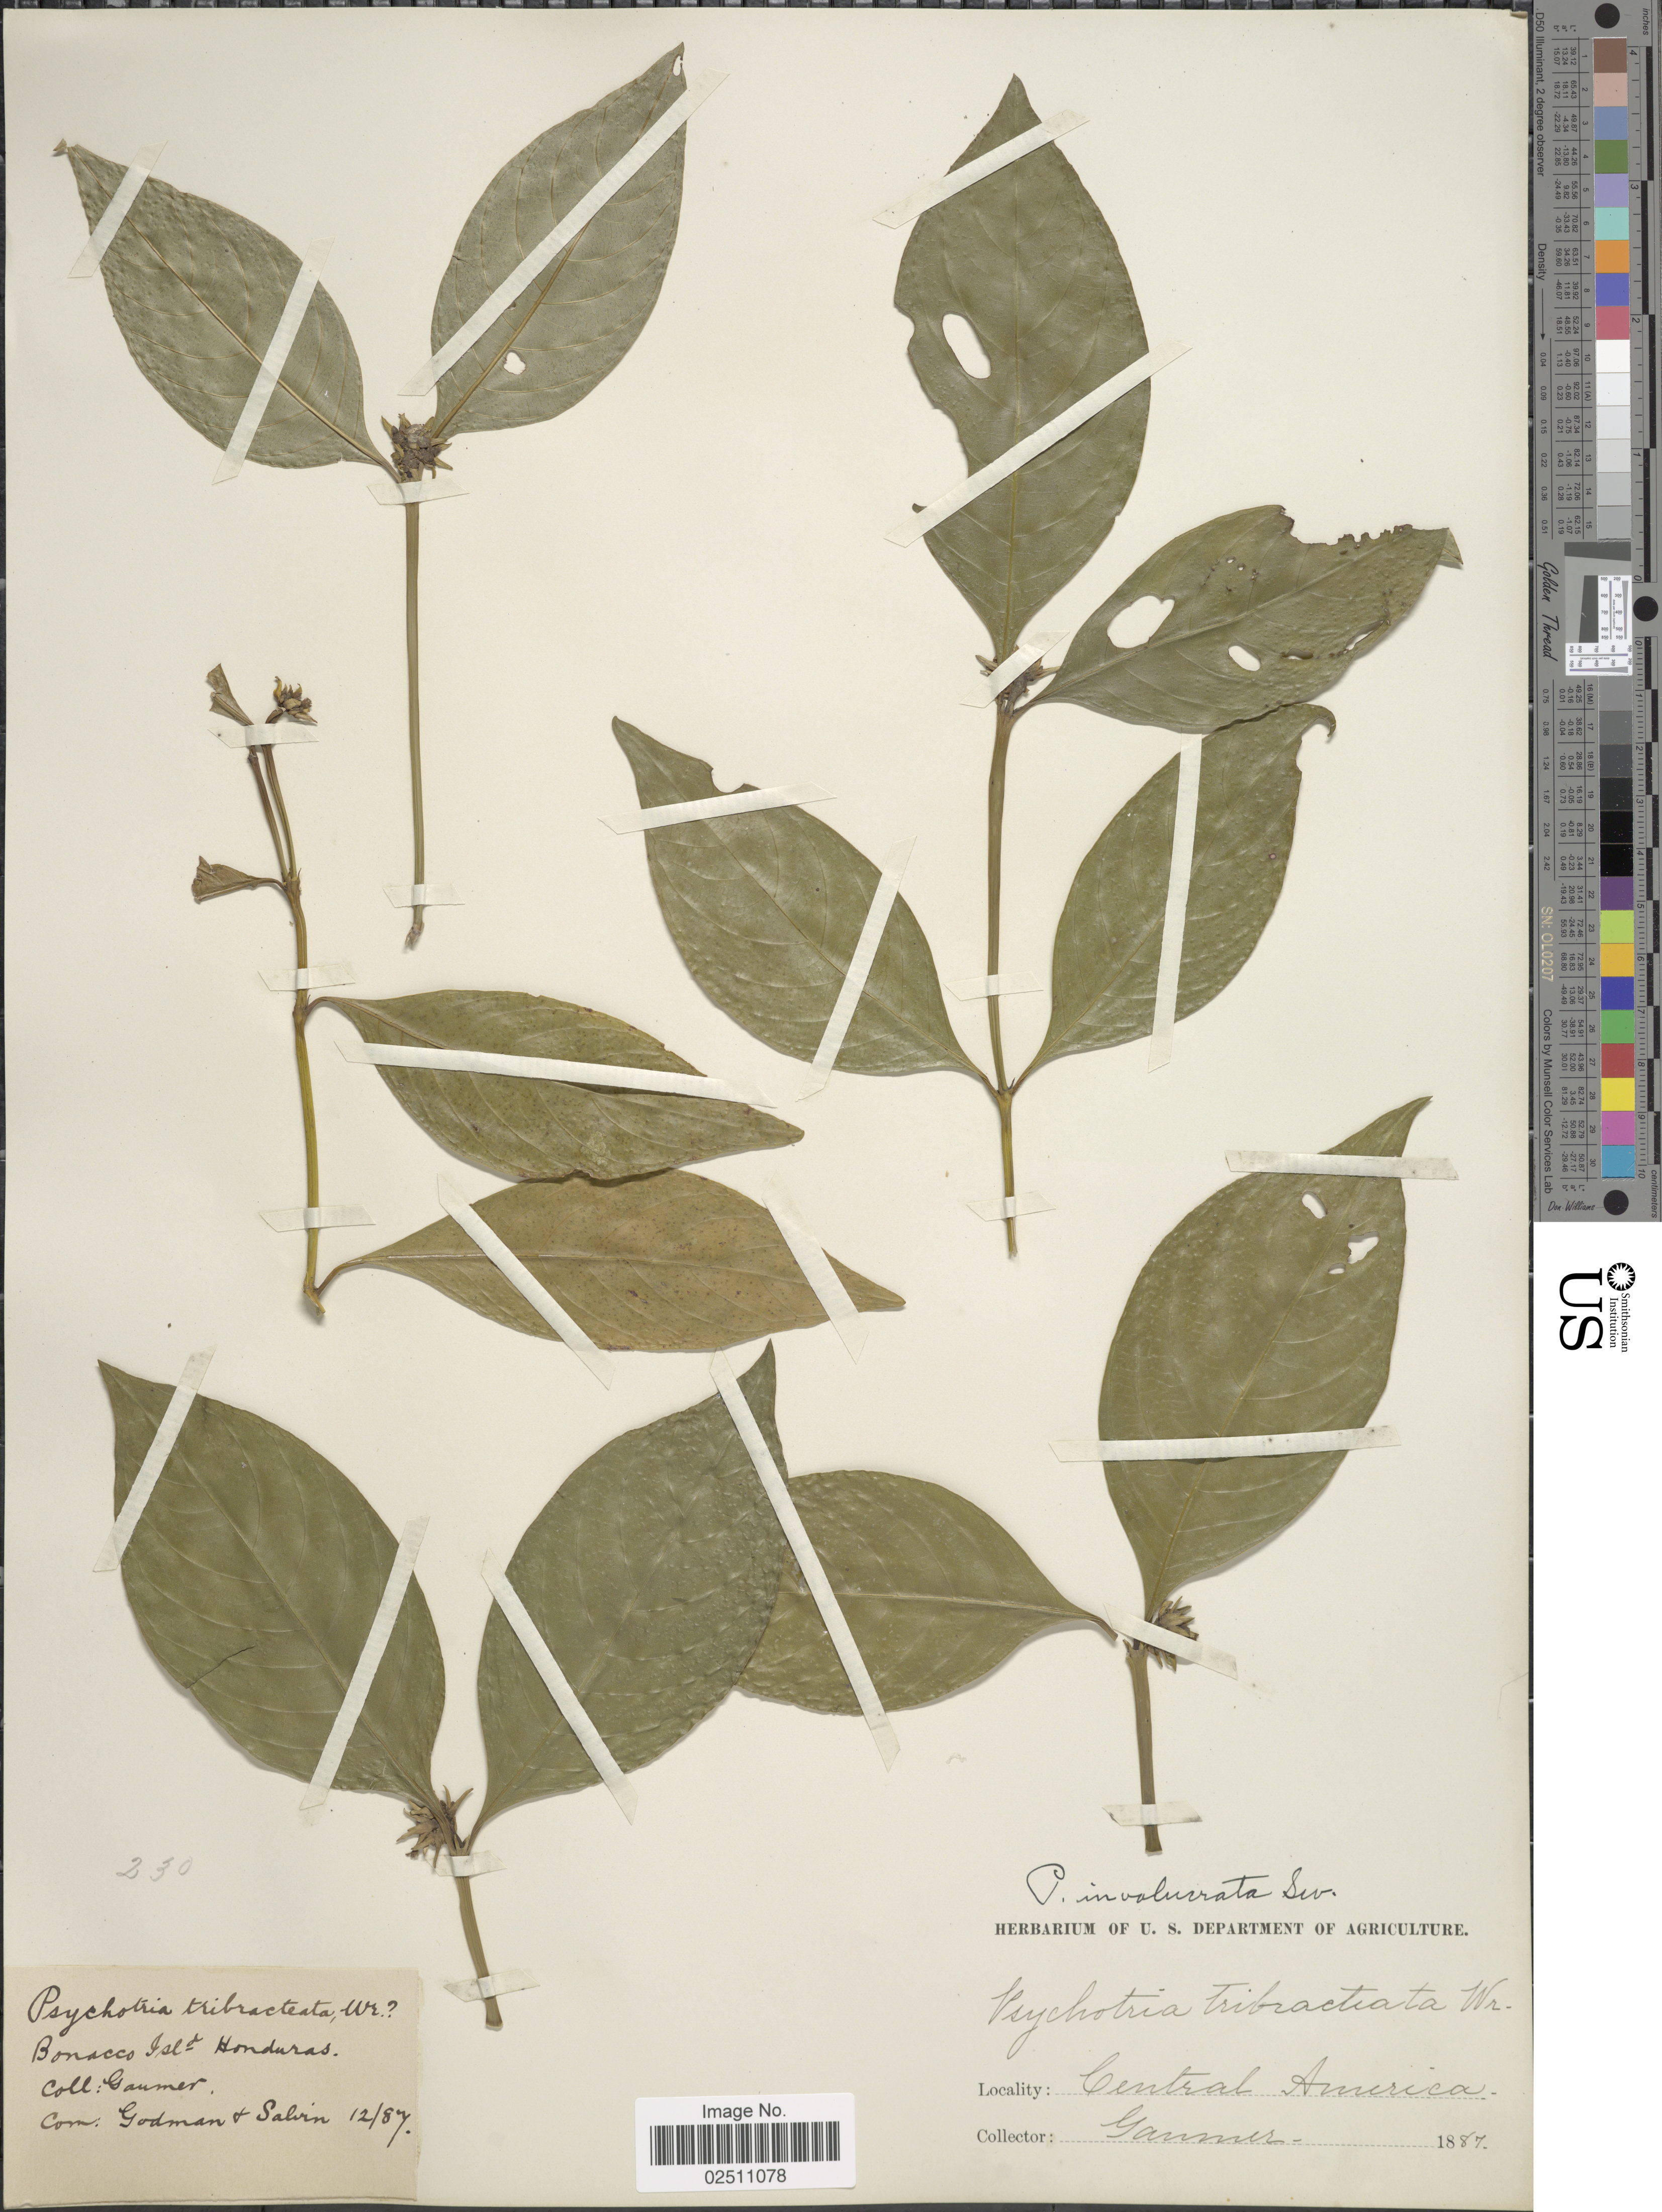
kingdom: Plantae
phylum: Tracheophyta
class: Magnoliopsida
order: Gentianales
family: Rubiaceae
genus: Psychotria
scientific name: Psychotria involucrata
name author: Sw.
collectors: -. Gaumer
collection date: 1887-12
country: Honduras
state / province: Islas de la Bahía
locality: Bonacca Isld. Honduras, Central America